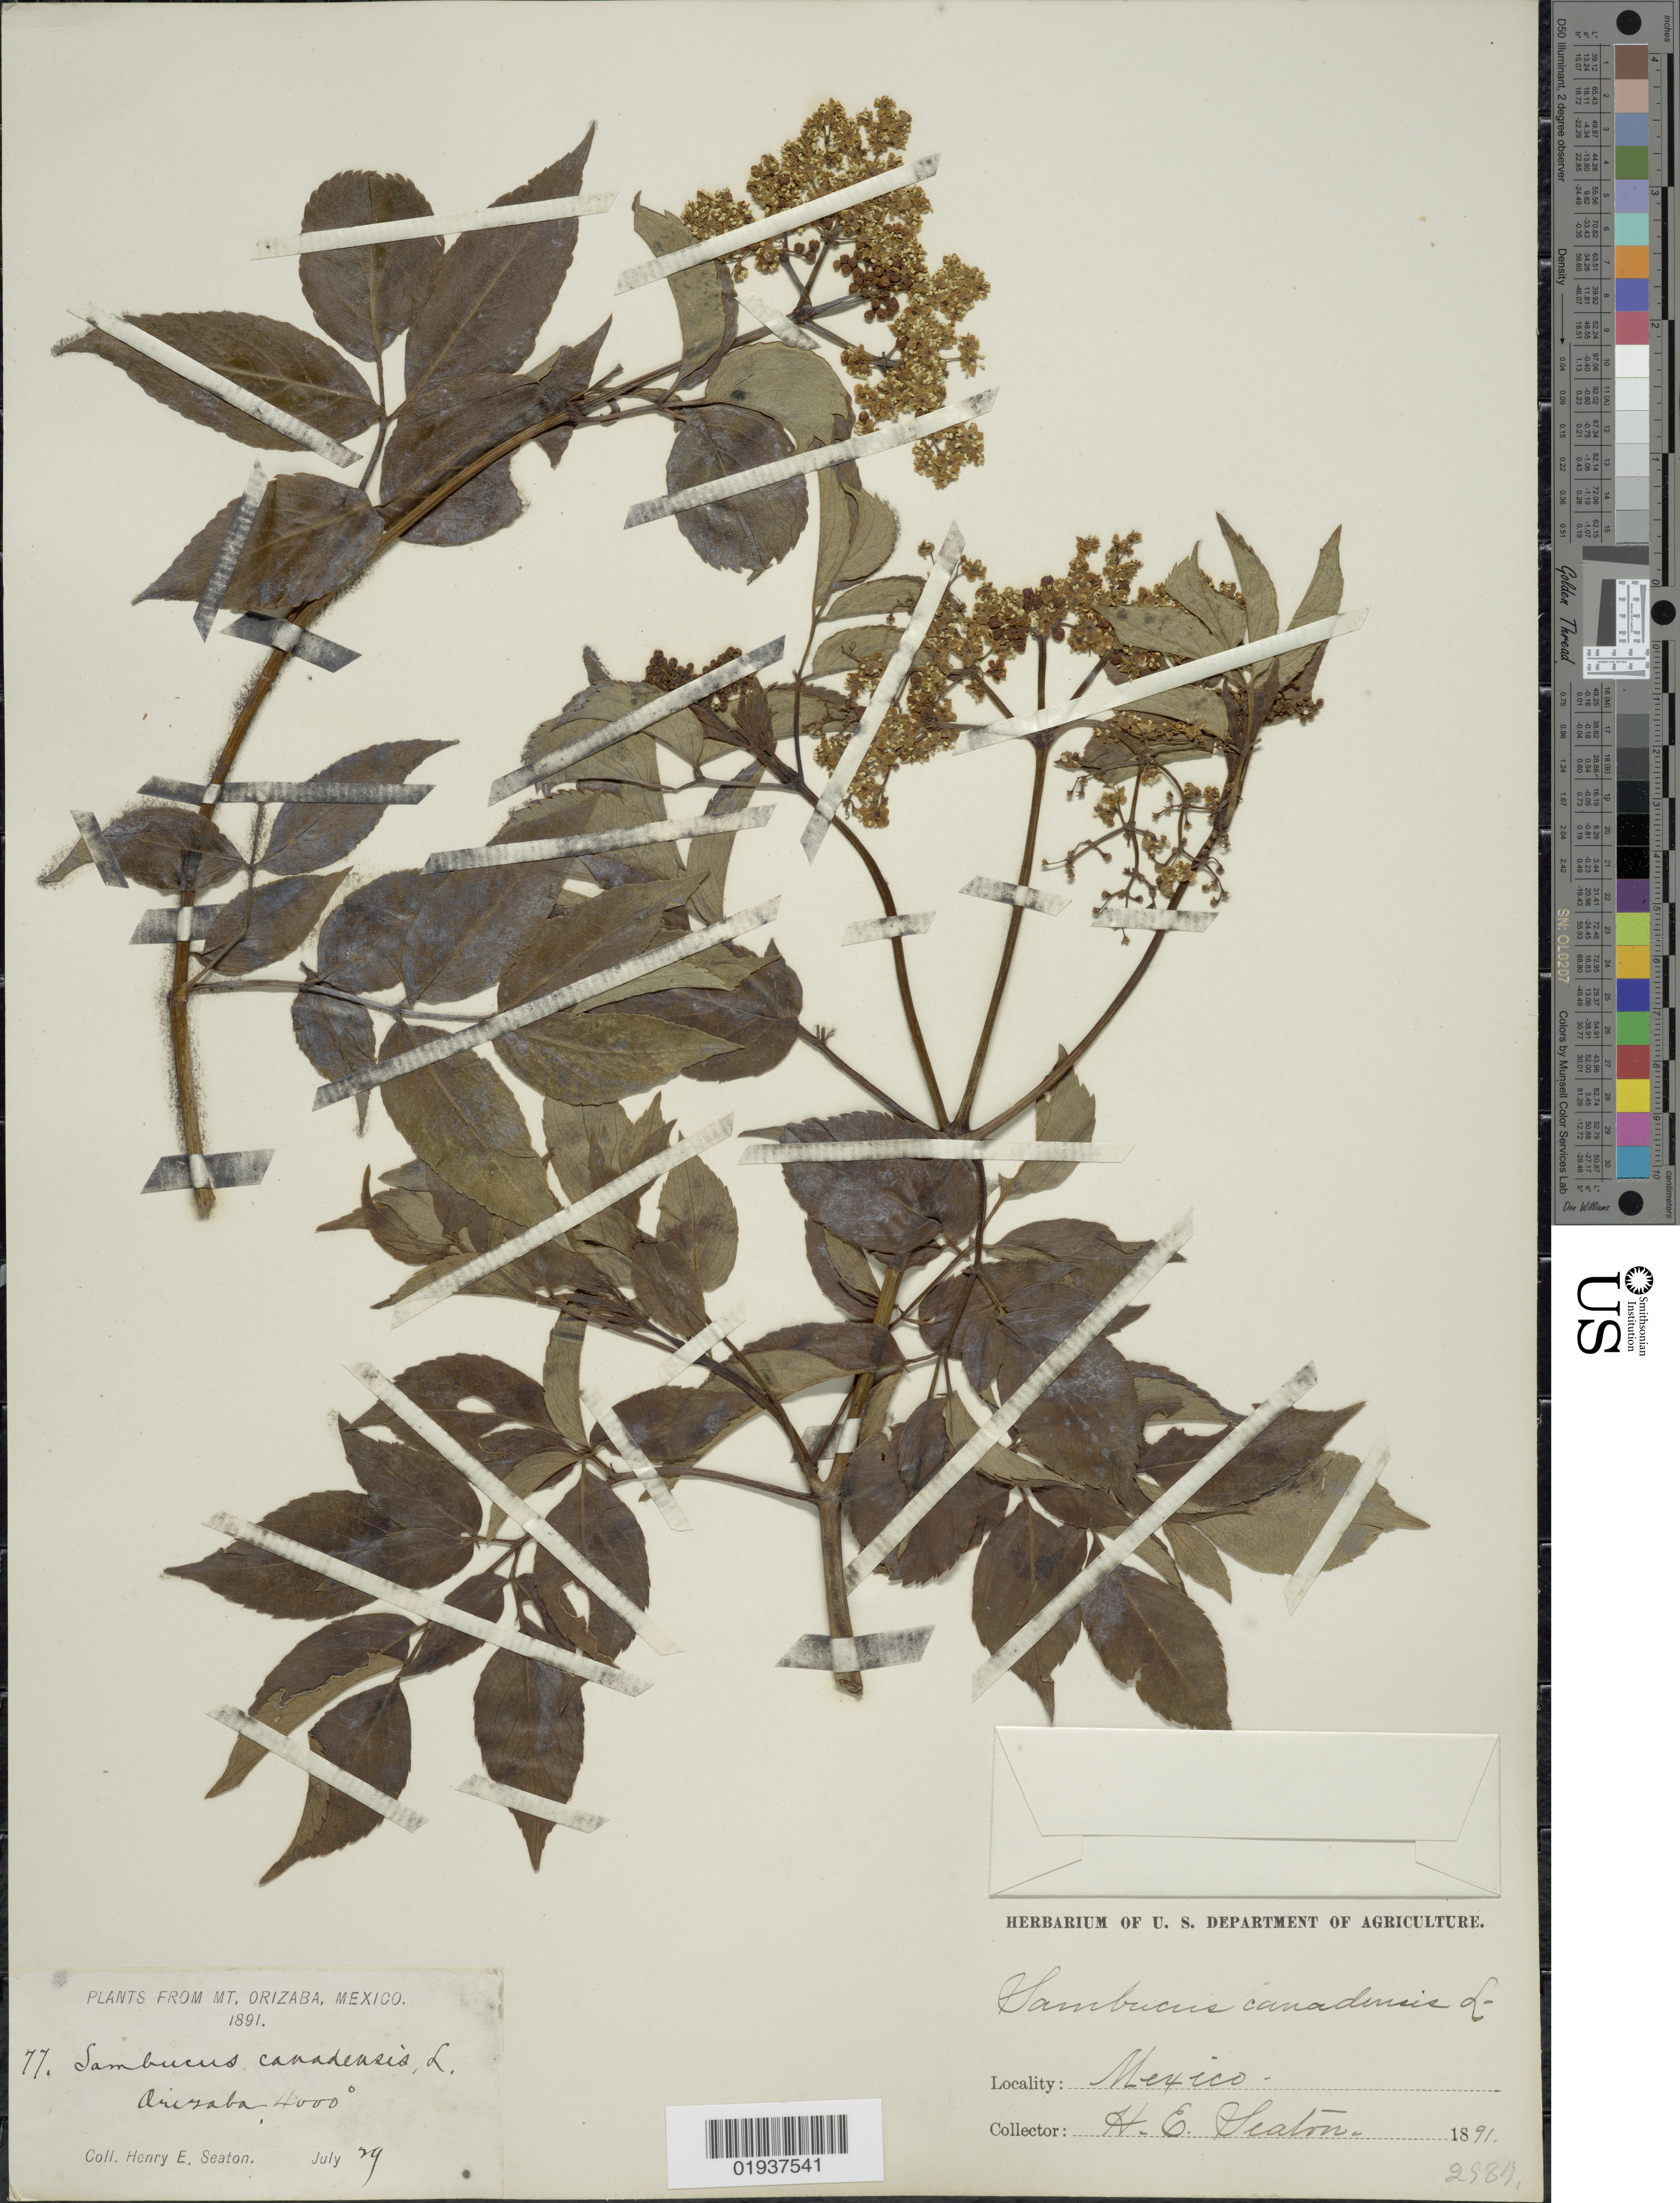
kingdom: Plantae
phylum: Tracheophyta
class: Magnoliopsida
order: Dipsacales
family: Viburnaceae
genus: Sambucus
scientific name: Sambucus mexicana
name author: C. Presl ex DC.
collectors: H. E. Seaton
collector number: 77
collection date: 1891-07-29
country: Mexico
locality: Orizaba